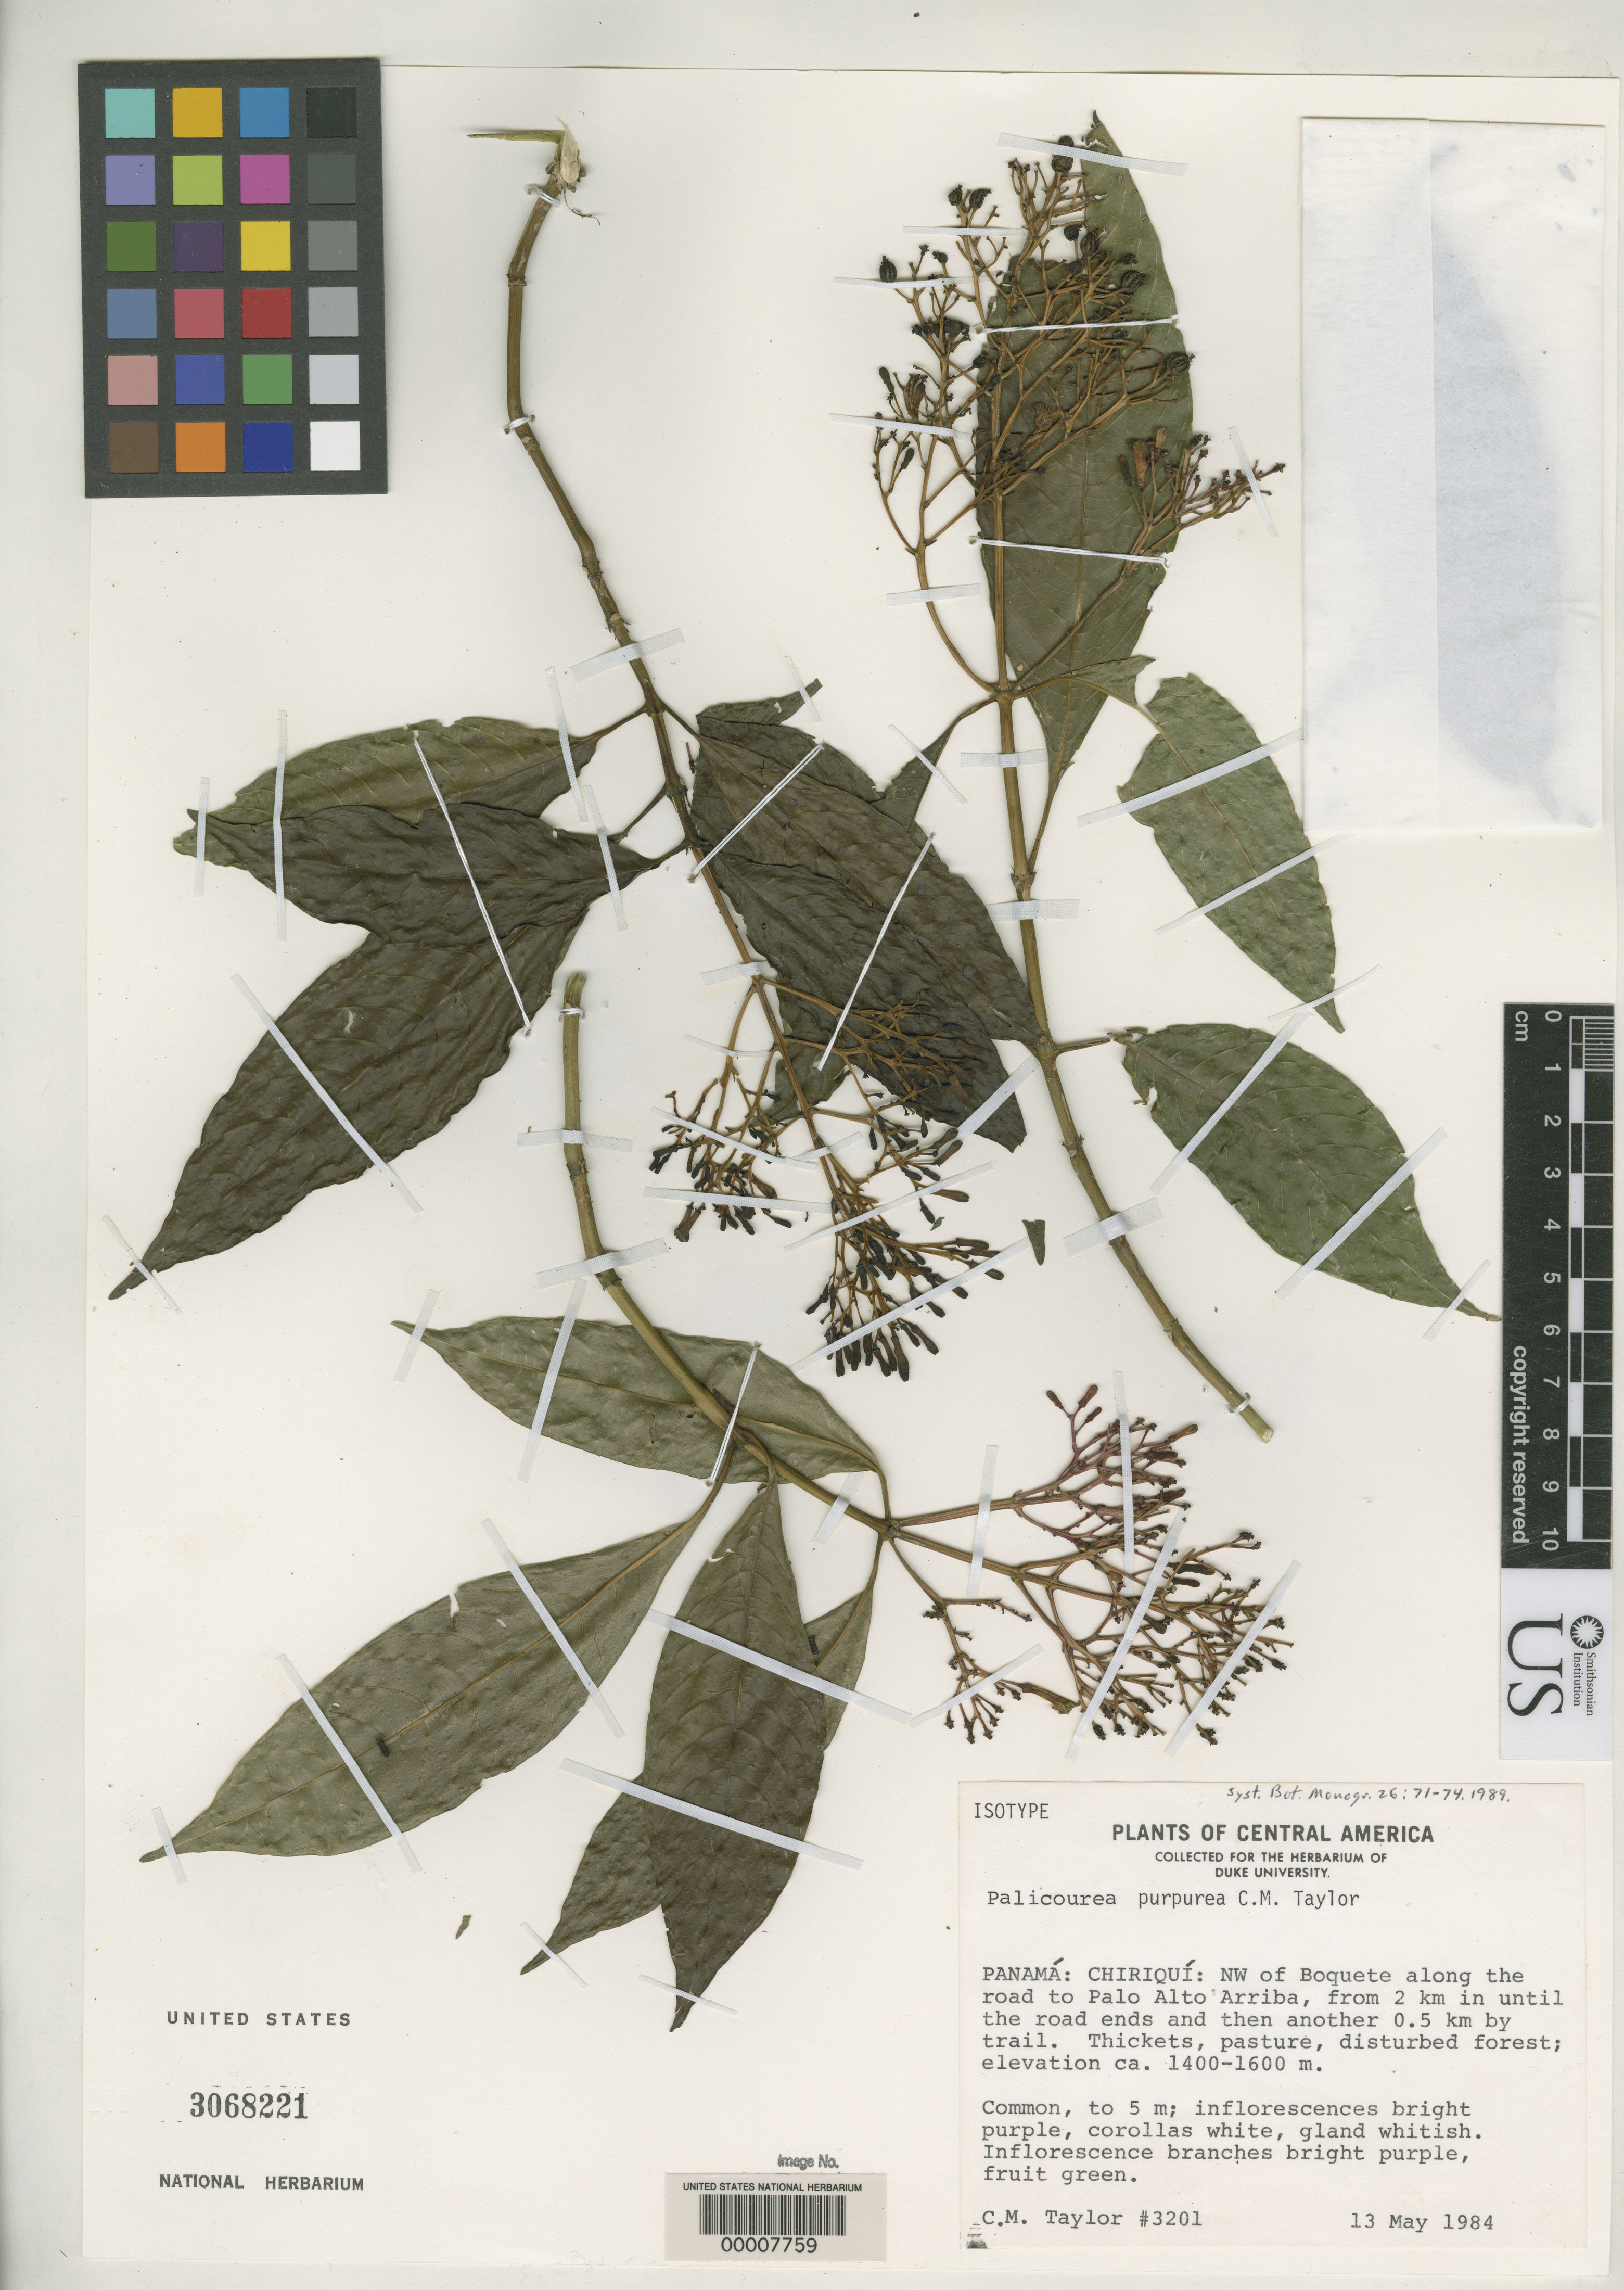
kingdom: Plantae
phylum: Tracheophyta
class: Magnoliopsida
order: Gentianales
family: Rubiaceae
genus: Palicourea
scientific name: Palicourea purpurea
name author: C.M. Taylor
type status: Isotype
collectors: C. M. Taylor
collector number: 3201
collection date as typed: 13 May 1984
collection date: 1984-05-13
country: Panama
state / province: Chiriquí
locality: N W of Boquete along road to Palo Alto Arriba, from 2 km in until road ends & 0.5 km by Trail.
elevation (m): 1400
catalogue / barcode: US 3068221